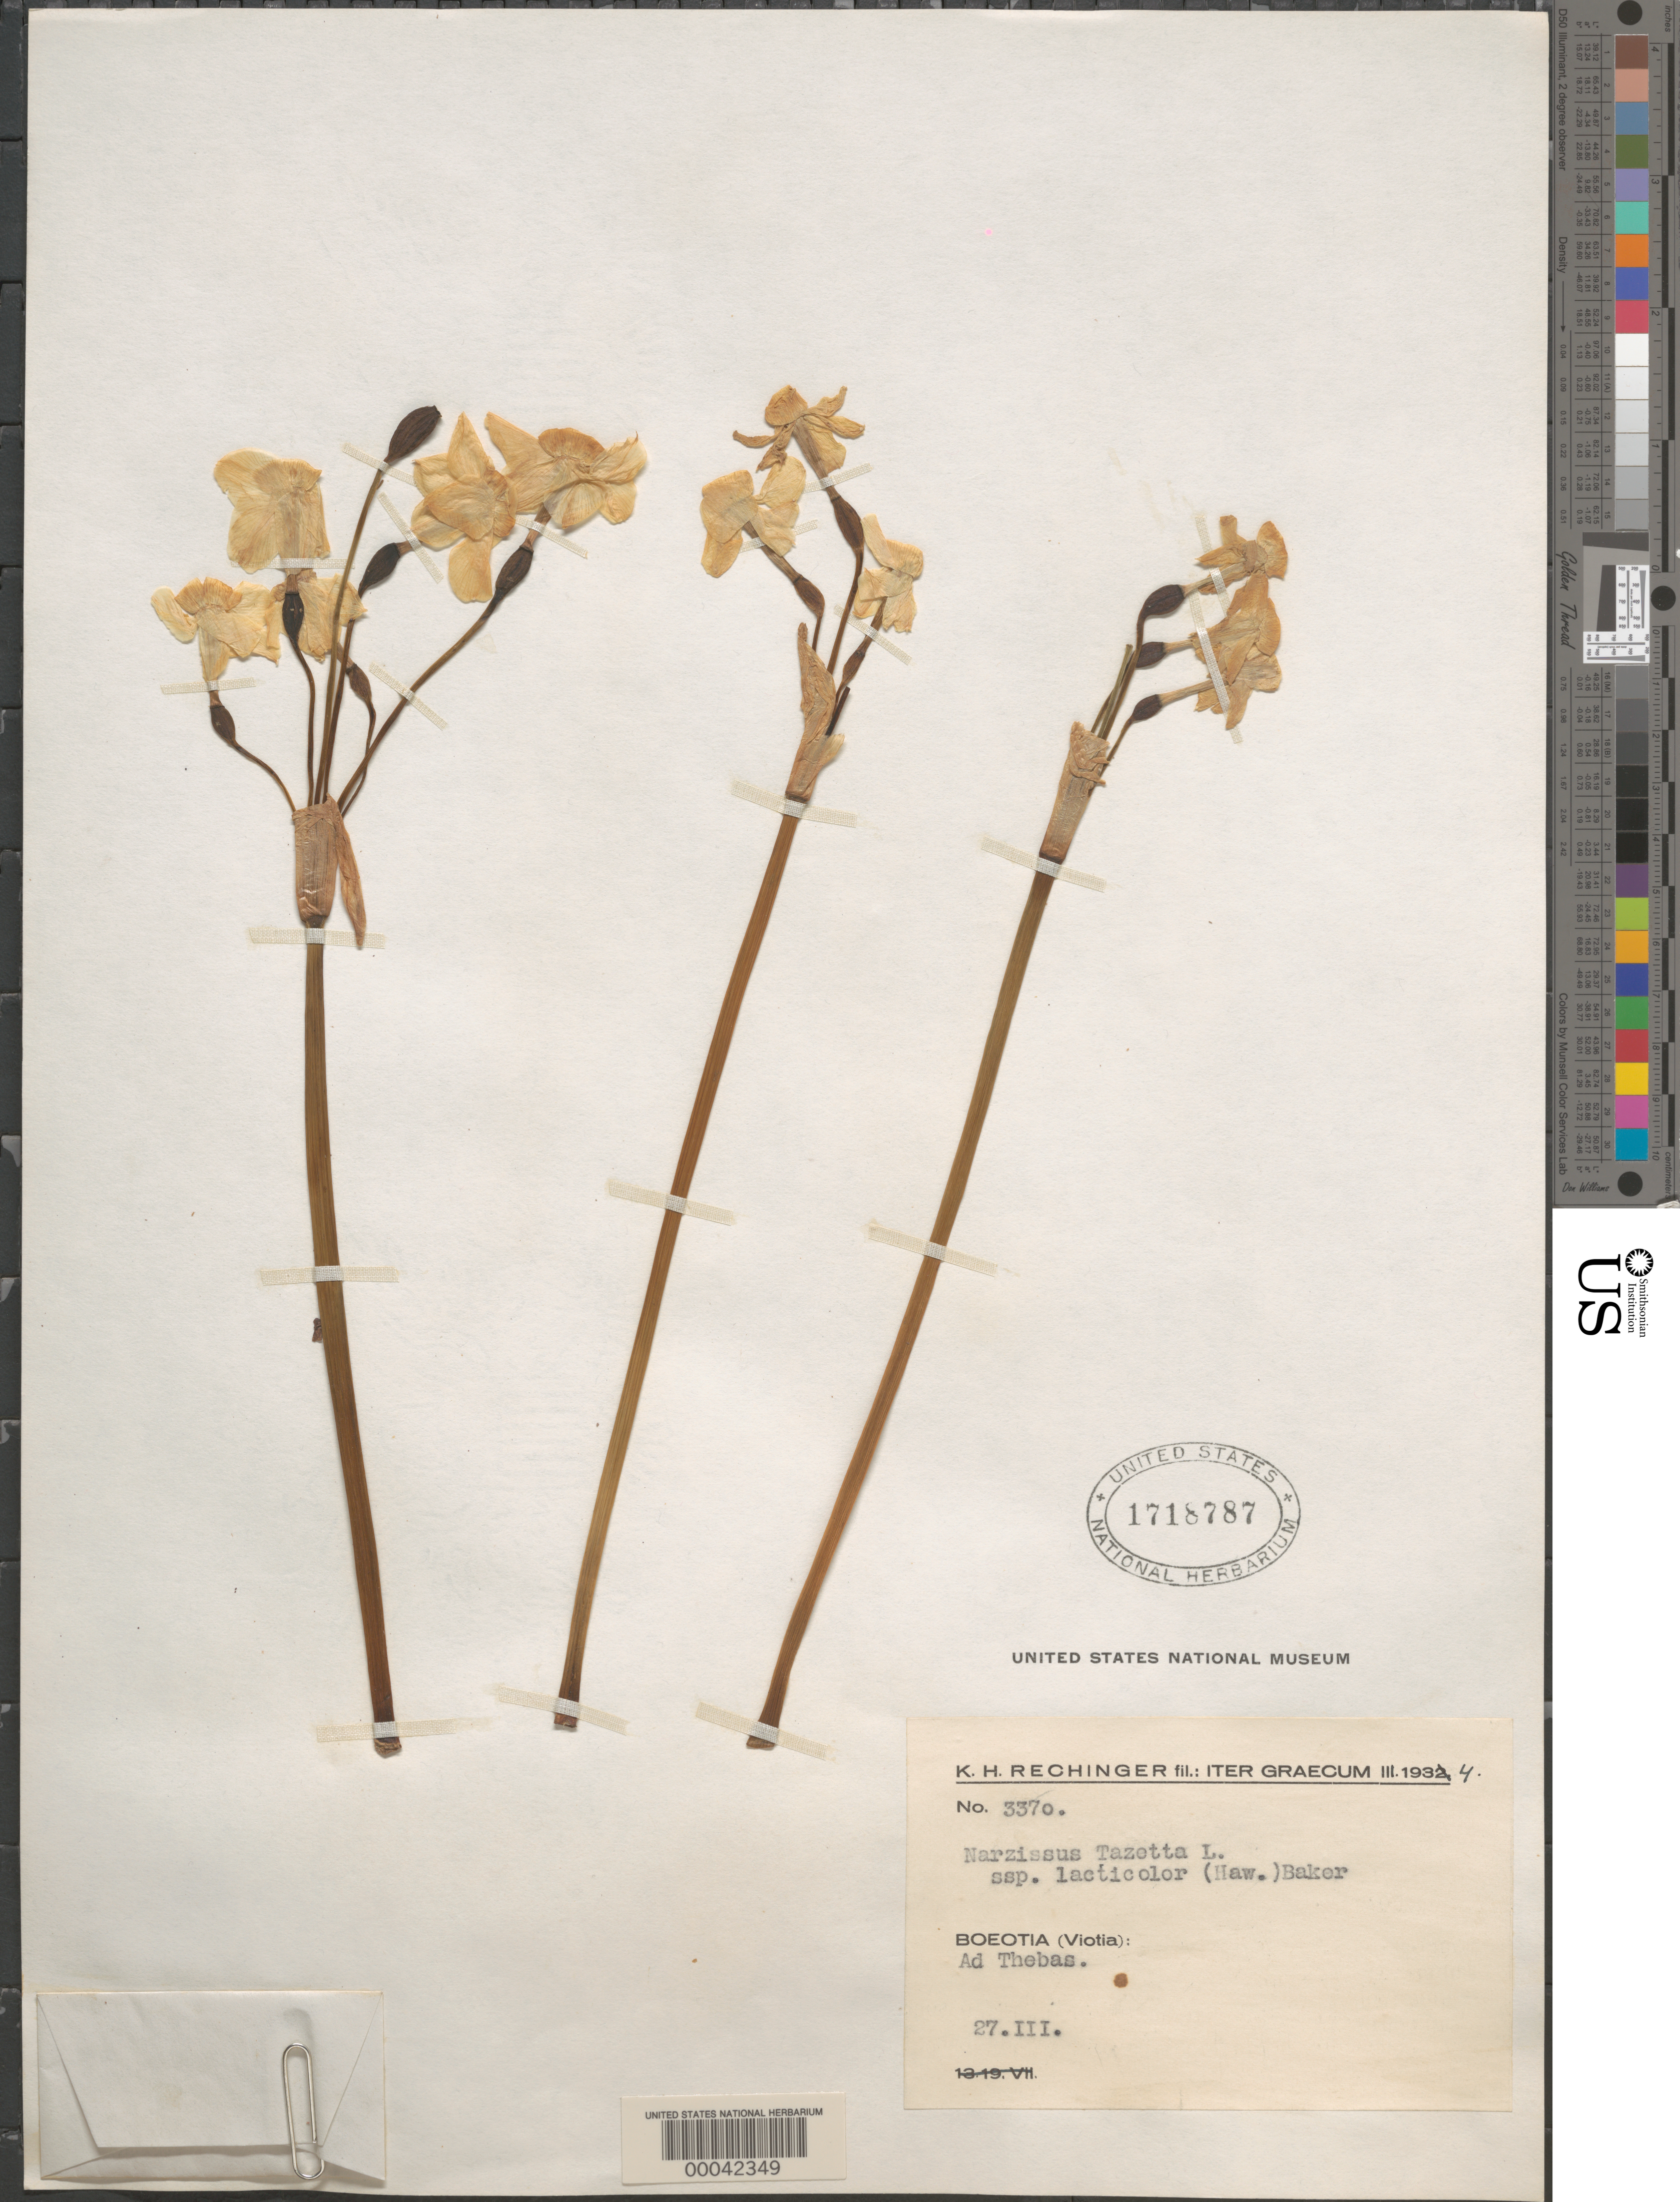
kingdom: Plantae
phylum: Tracheophyta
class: Liliopsida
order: Asparagales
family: Amaryllidaceae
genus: Narcissus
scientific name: Narcissus tazetta subsp. lacticolor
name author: (Haw.) Baker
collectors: K. H. Rechinger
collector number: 3370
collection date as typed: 27 Mar 1934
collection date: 1934-03-27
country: Greece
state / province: Central Greece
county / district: Boeotia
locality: Voiotía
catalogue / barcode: US 1718787